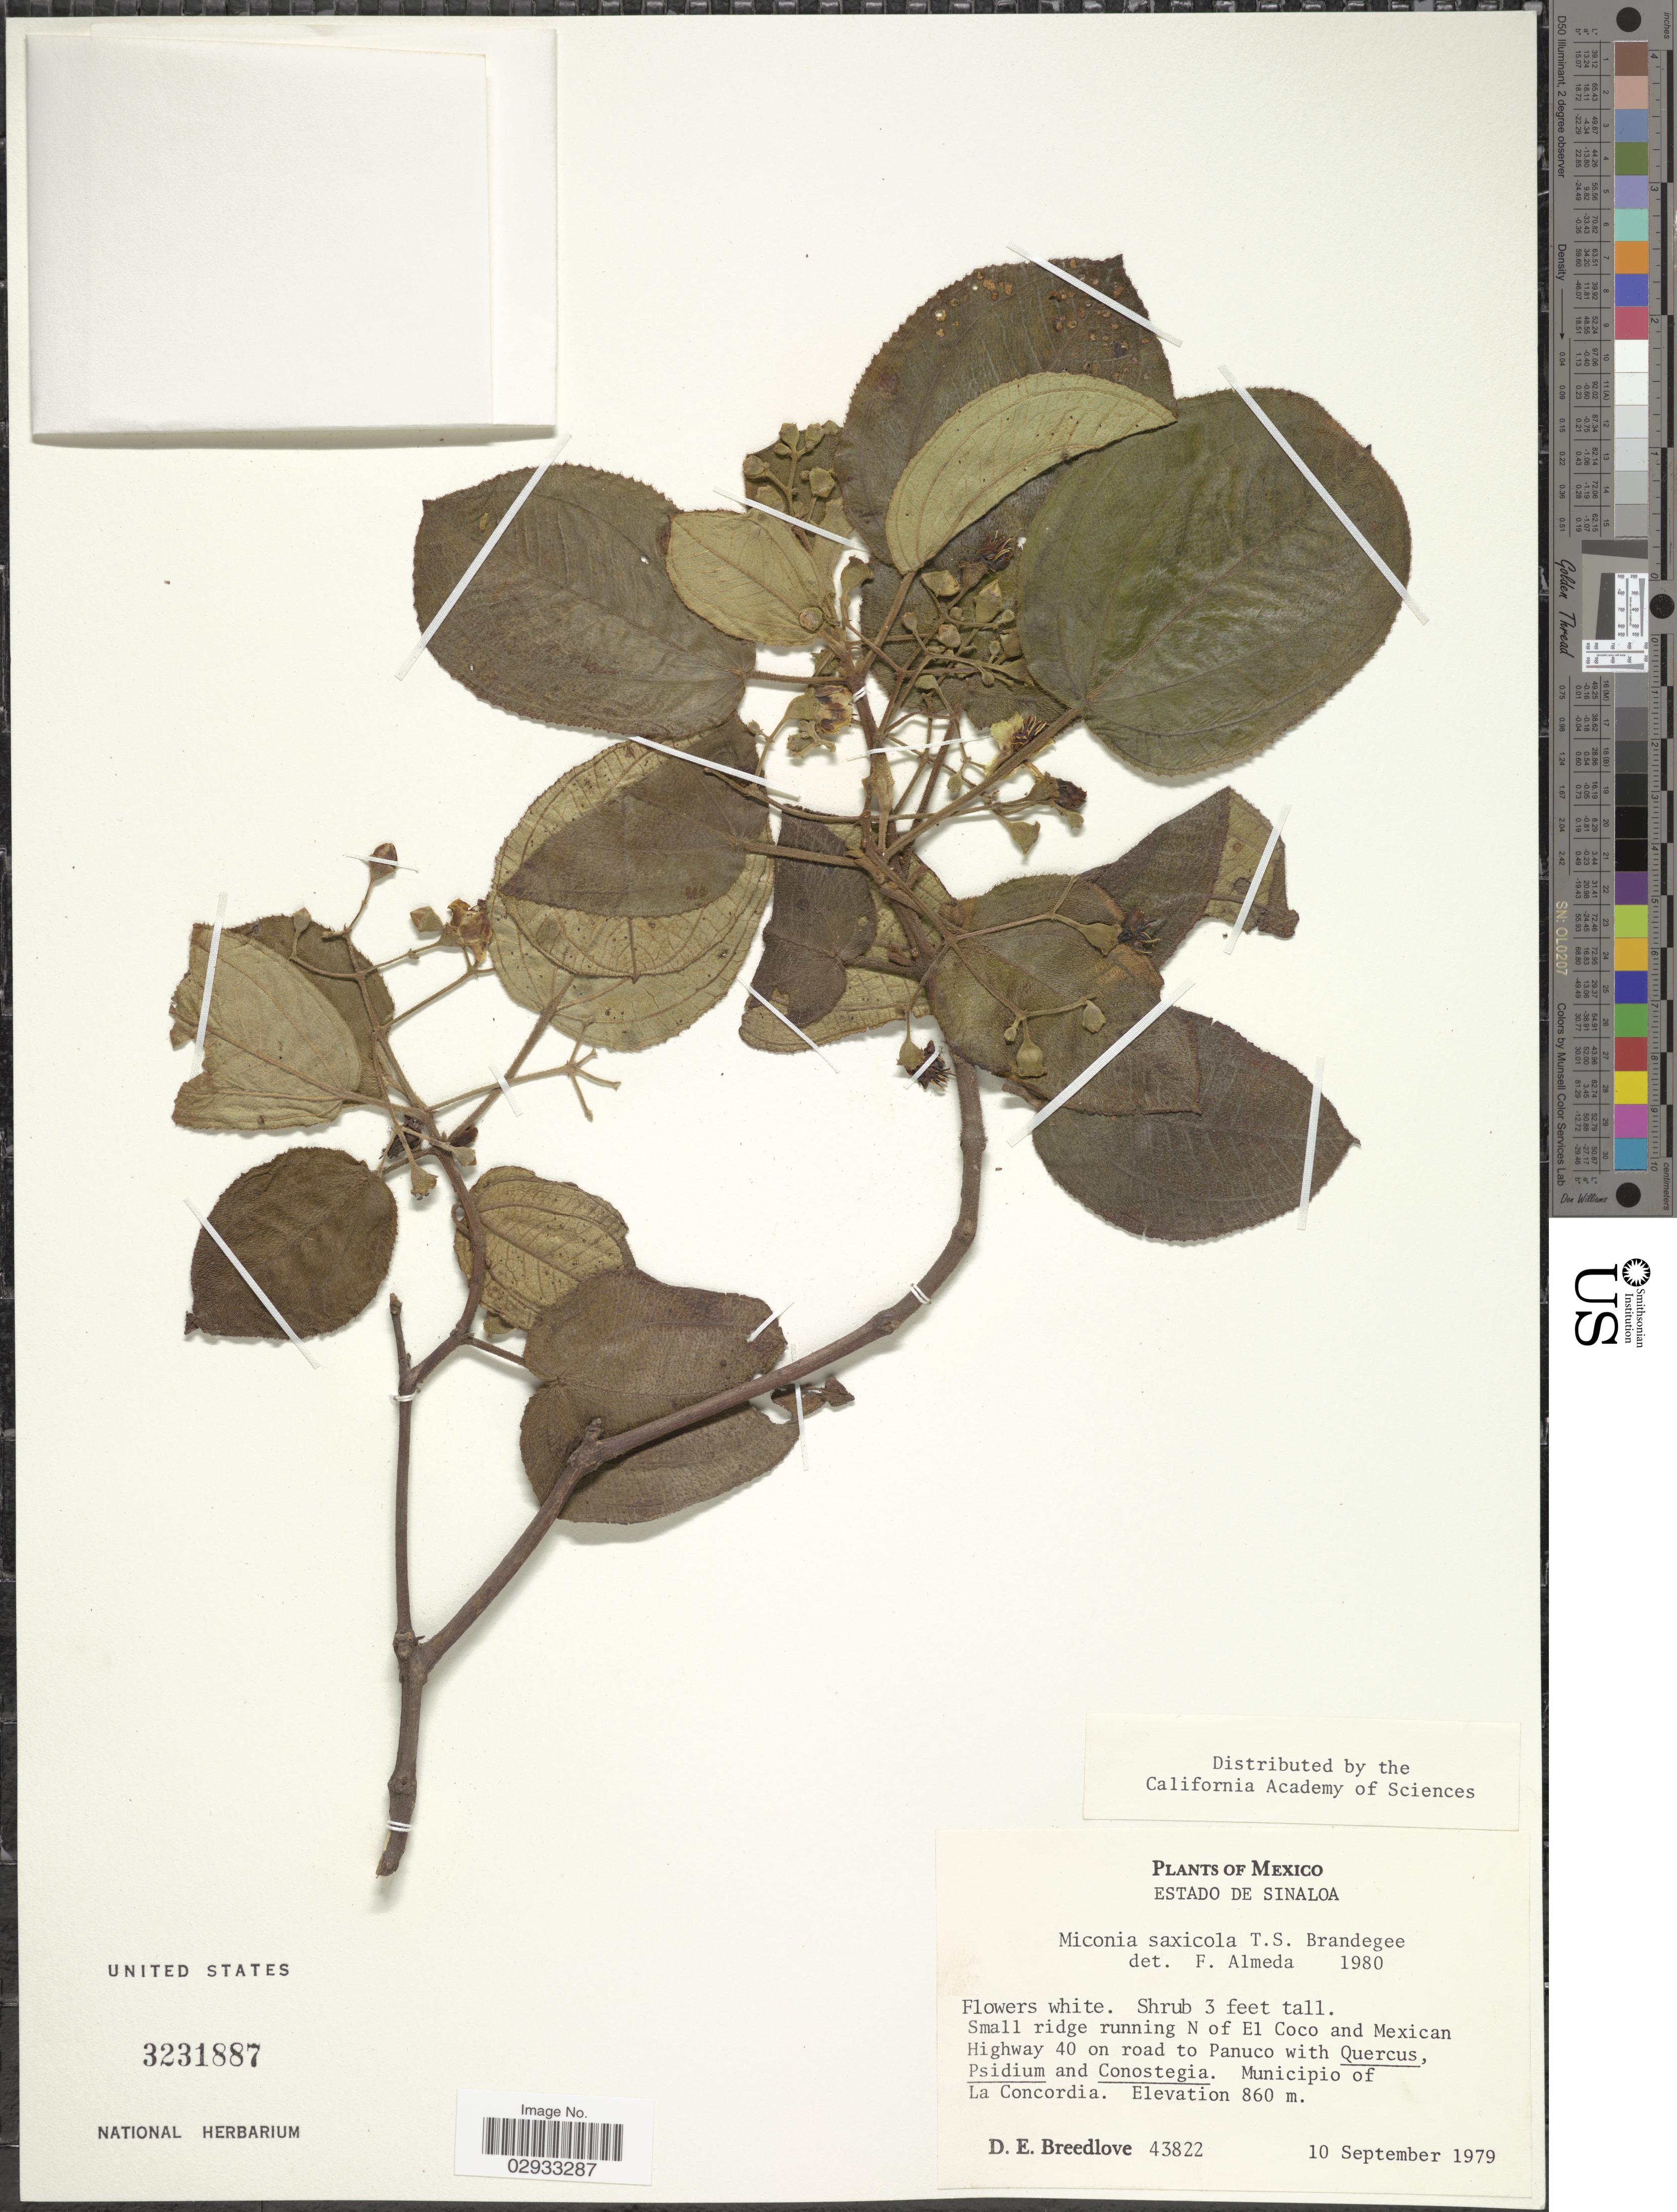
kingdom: Plantae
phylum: Tracheophyta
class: Magnoliopsida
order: Myrtales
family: Melastomataceae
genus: Miconia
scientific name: Miconia saxicola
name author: Brandegee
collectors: D. E. Breedlove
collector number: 43822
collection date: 1979-09-10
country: Mexico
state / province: Sinaloa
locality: Small ridge running N of El Coco and Mexican Highway 40 on road to Panuco. Municipio of La Concordia.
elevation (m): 860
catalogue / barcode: US 3231887